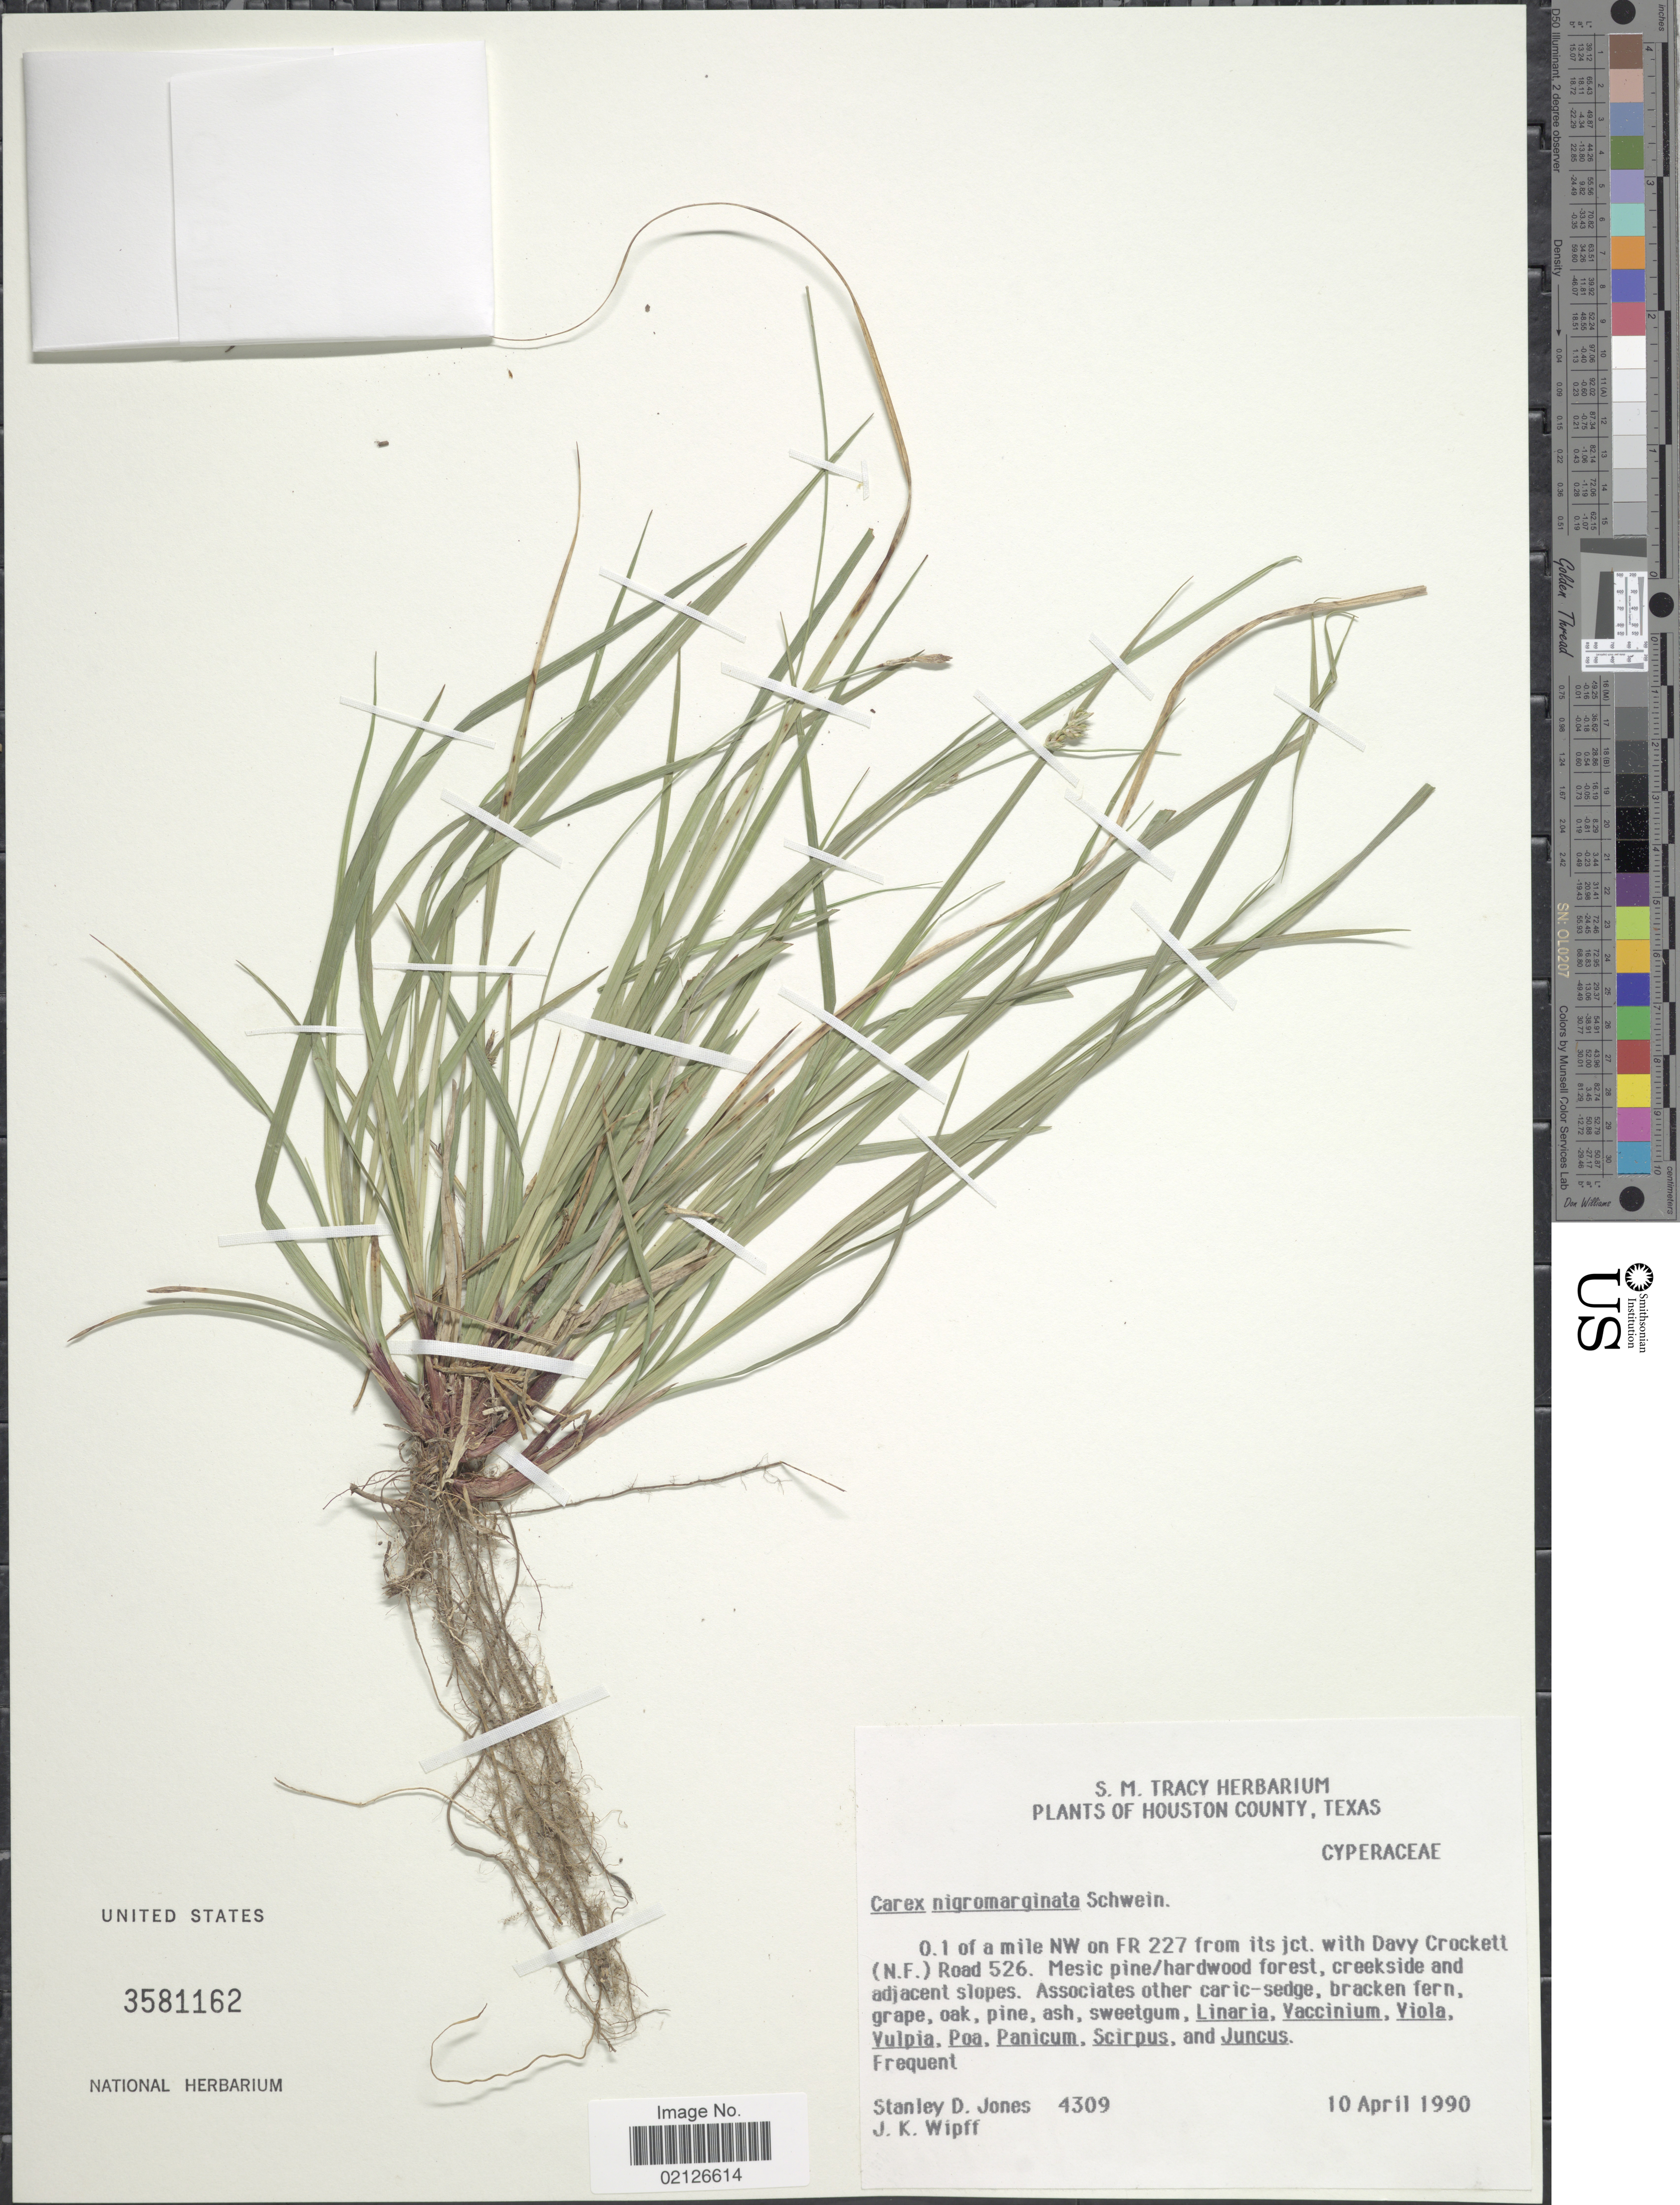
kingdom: Plantae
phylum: Tracheophyta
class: Liliopsida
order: Poales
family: Cyperaceae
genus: Carex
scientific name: Carex nigromarginata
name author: Schwein.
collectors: S. D. Jones & J. K. Wipff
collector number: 4309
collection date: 1990-04-10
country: United States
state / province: Texas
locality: Houston County, 0.1 of a mile NW on FR 227 from its jct. With Davy Crockett (N.F.) Road 526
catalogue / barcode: US 3581162